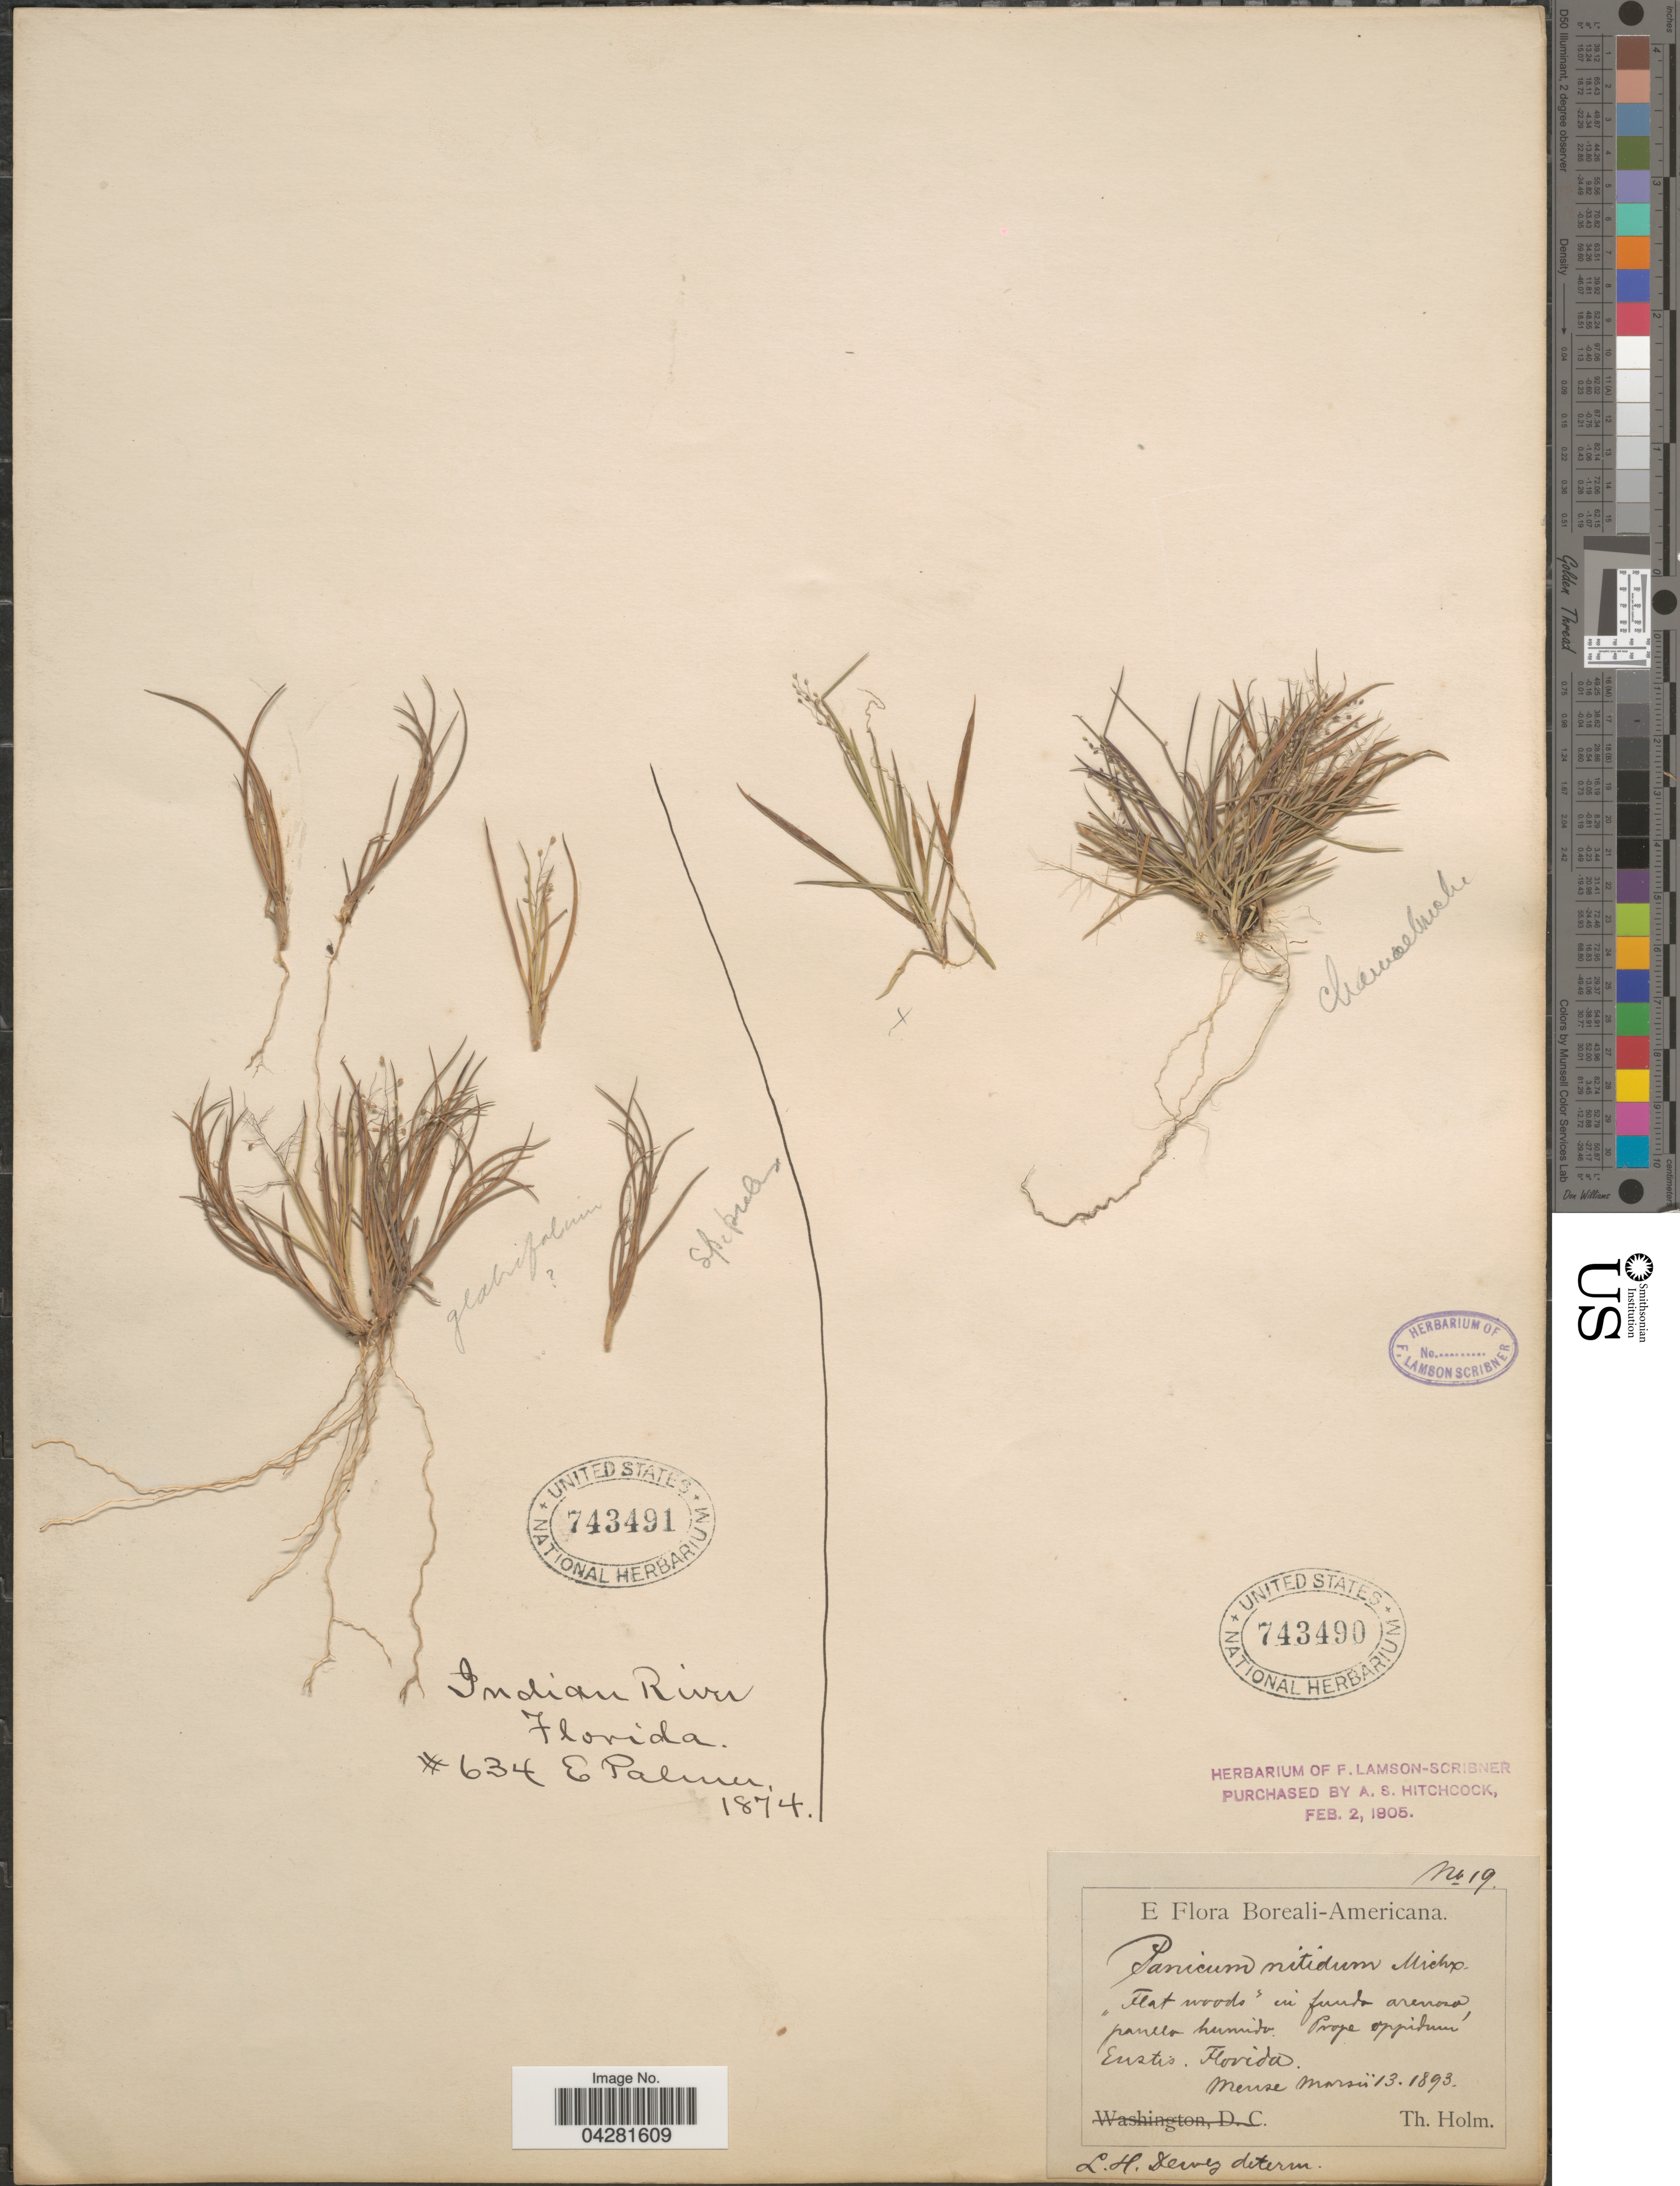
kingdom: Plantae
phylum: Tracheophyta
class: Liliopsida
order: Poales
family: Poaceae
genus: Dichanthelium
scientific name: Dichanthelium ensifolium var. breve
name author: (Hitchc. & Chase) B.F. Hansen & Wunderlin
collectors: T. Holm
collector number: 19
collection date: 1893-03-13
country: United States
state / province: Florida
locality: Boreali-Americana. "Flat woods" in fundo arenoso, panelo humido. Prope oppidum Eustis.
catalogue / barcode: US 743490